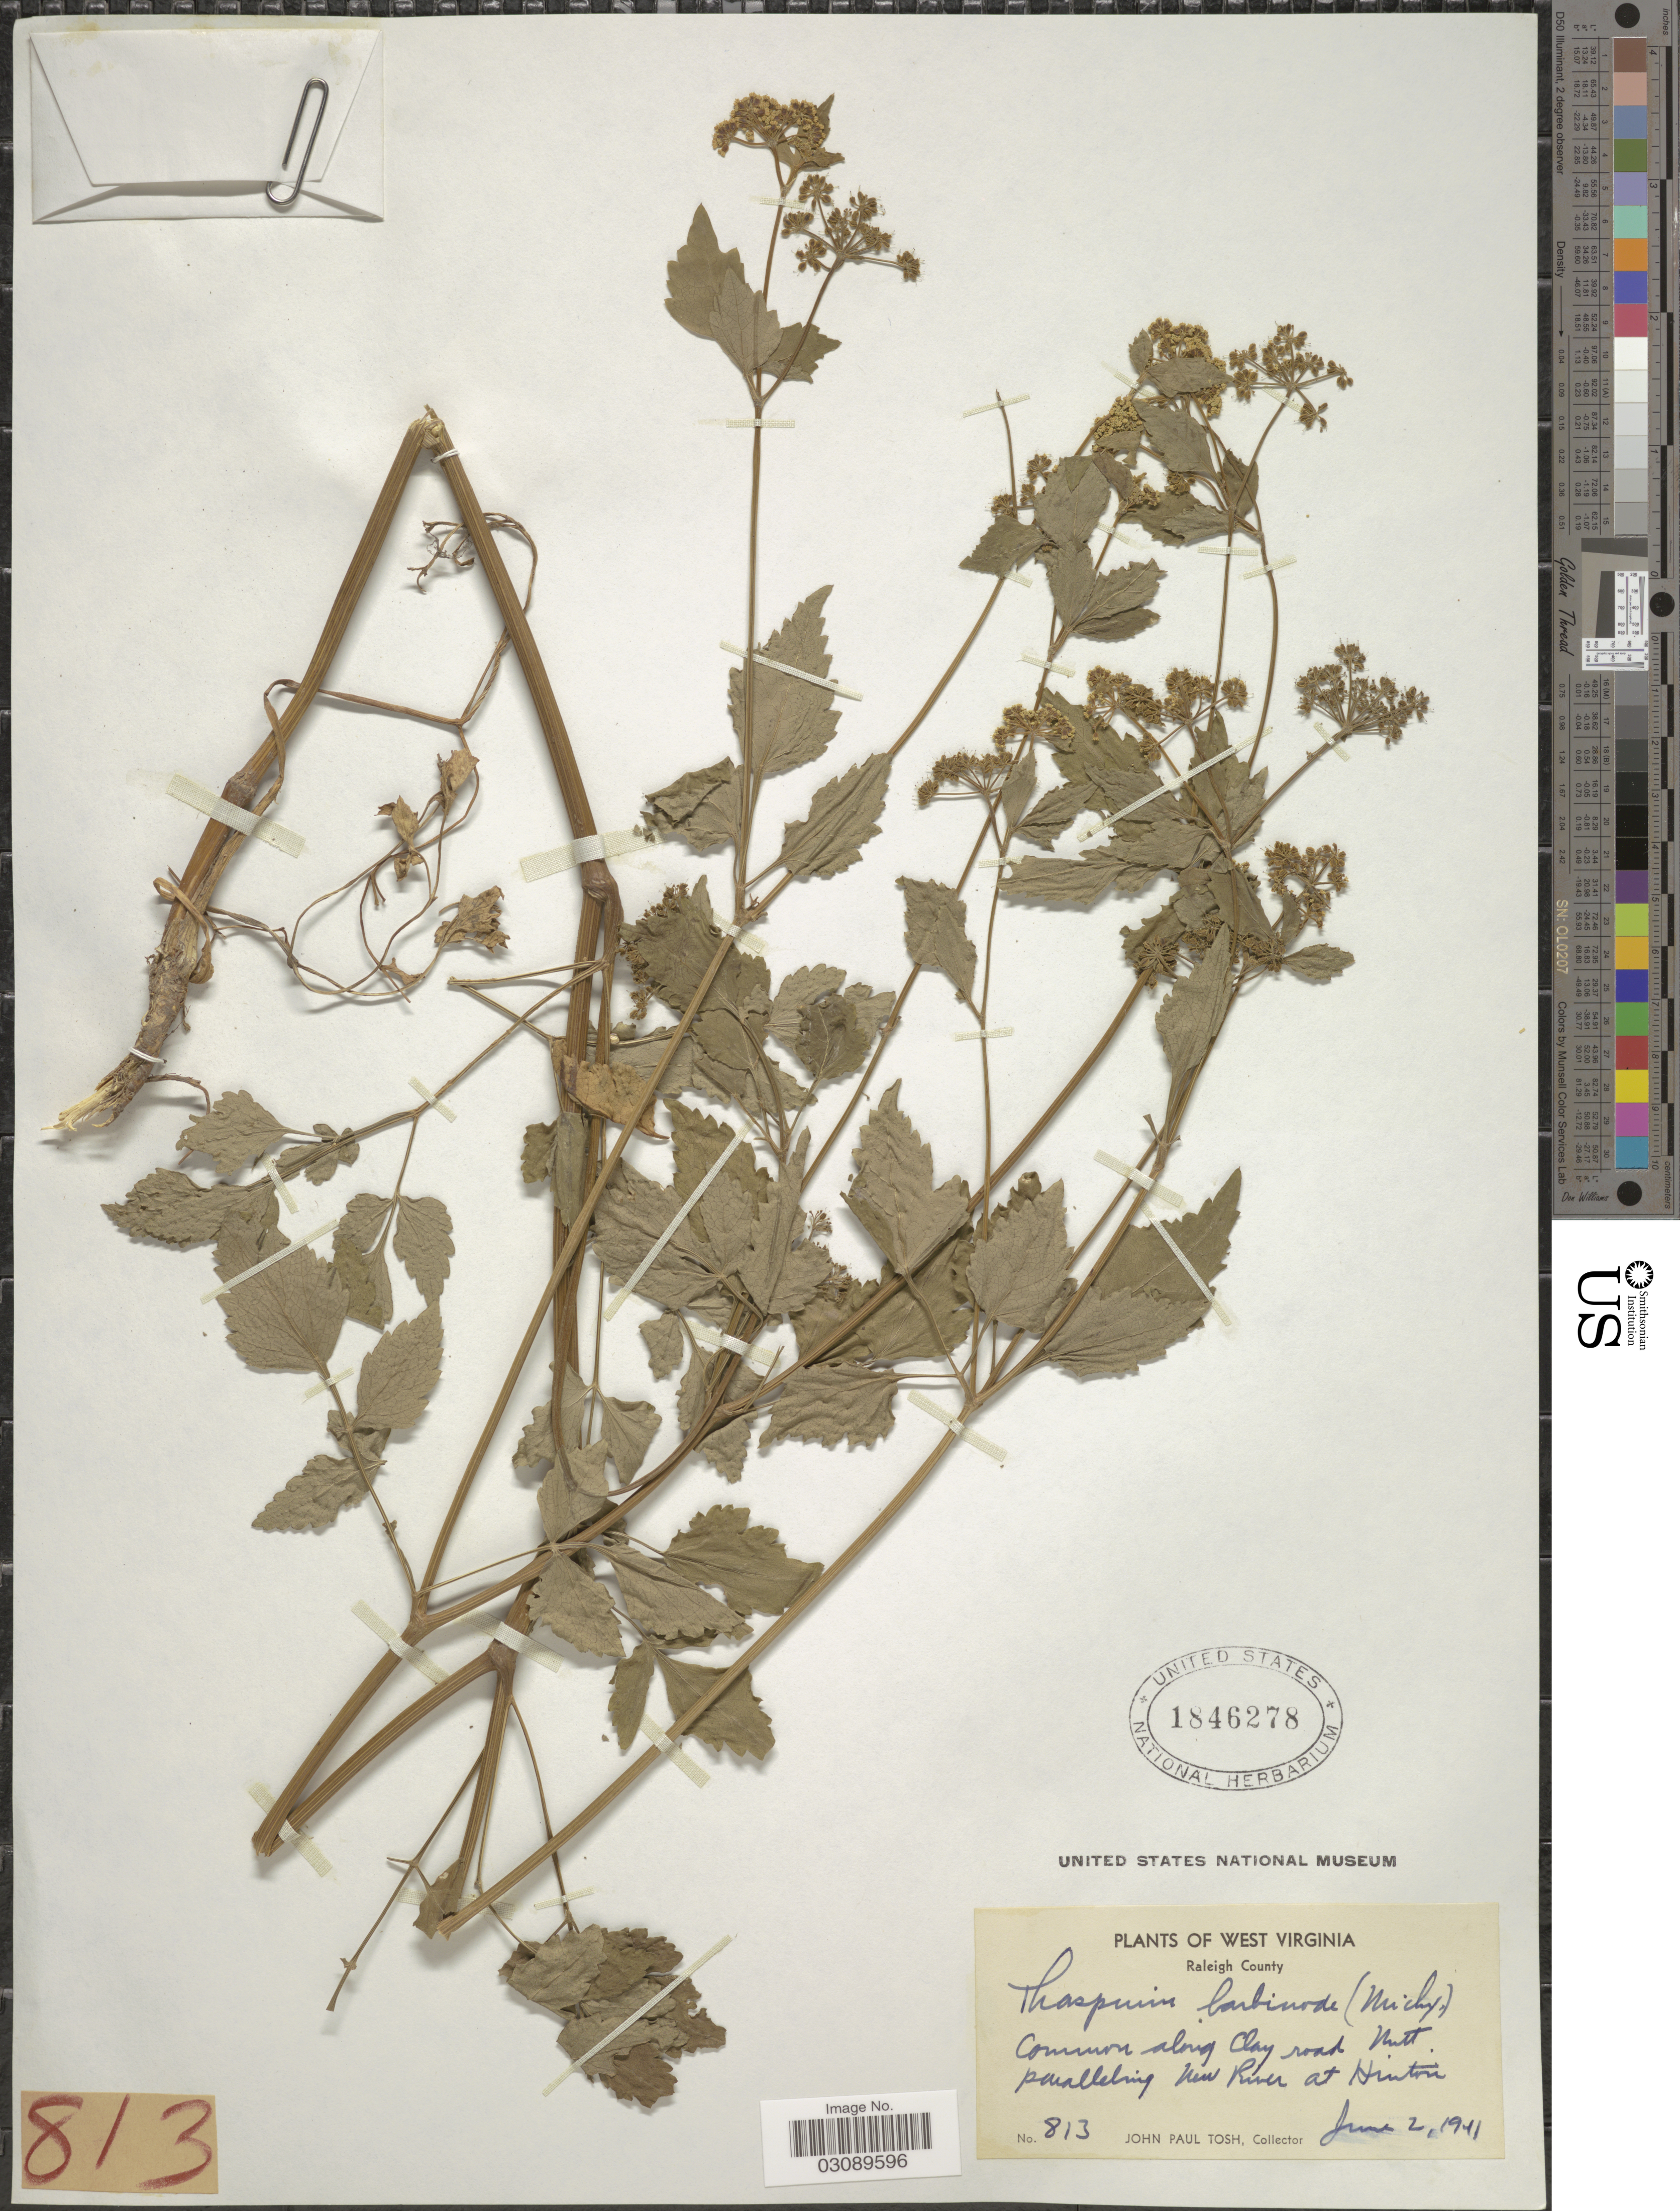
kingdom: Plantae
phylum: Tracheophyta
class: Magnoliopsida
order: Apiales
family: Apiaceae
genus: Thaspium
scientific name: Thaspium barbinode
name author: (Michx.) Nutt.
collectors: J. Tosh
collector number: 813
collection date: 1941-06-02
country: United States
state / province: West Virginia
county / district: Raleigh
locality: Raleigh County. Along Clay road paralleling New River at Hinton.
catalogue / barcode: US 1846278